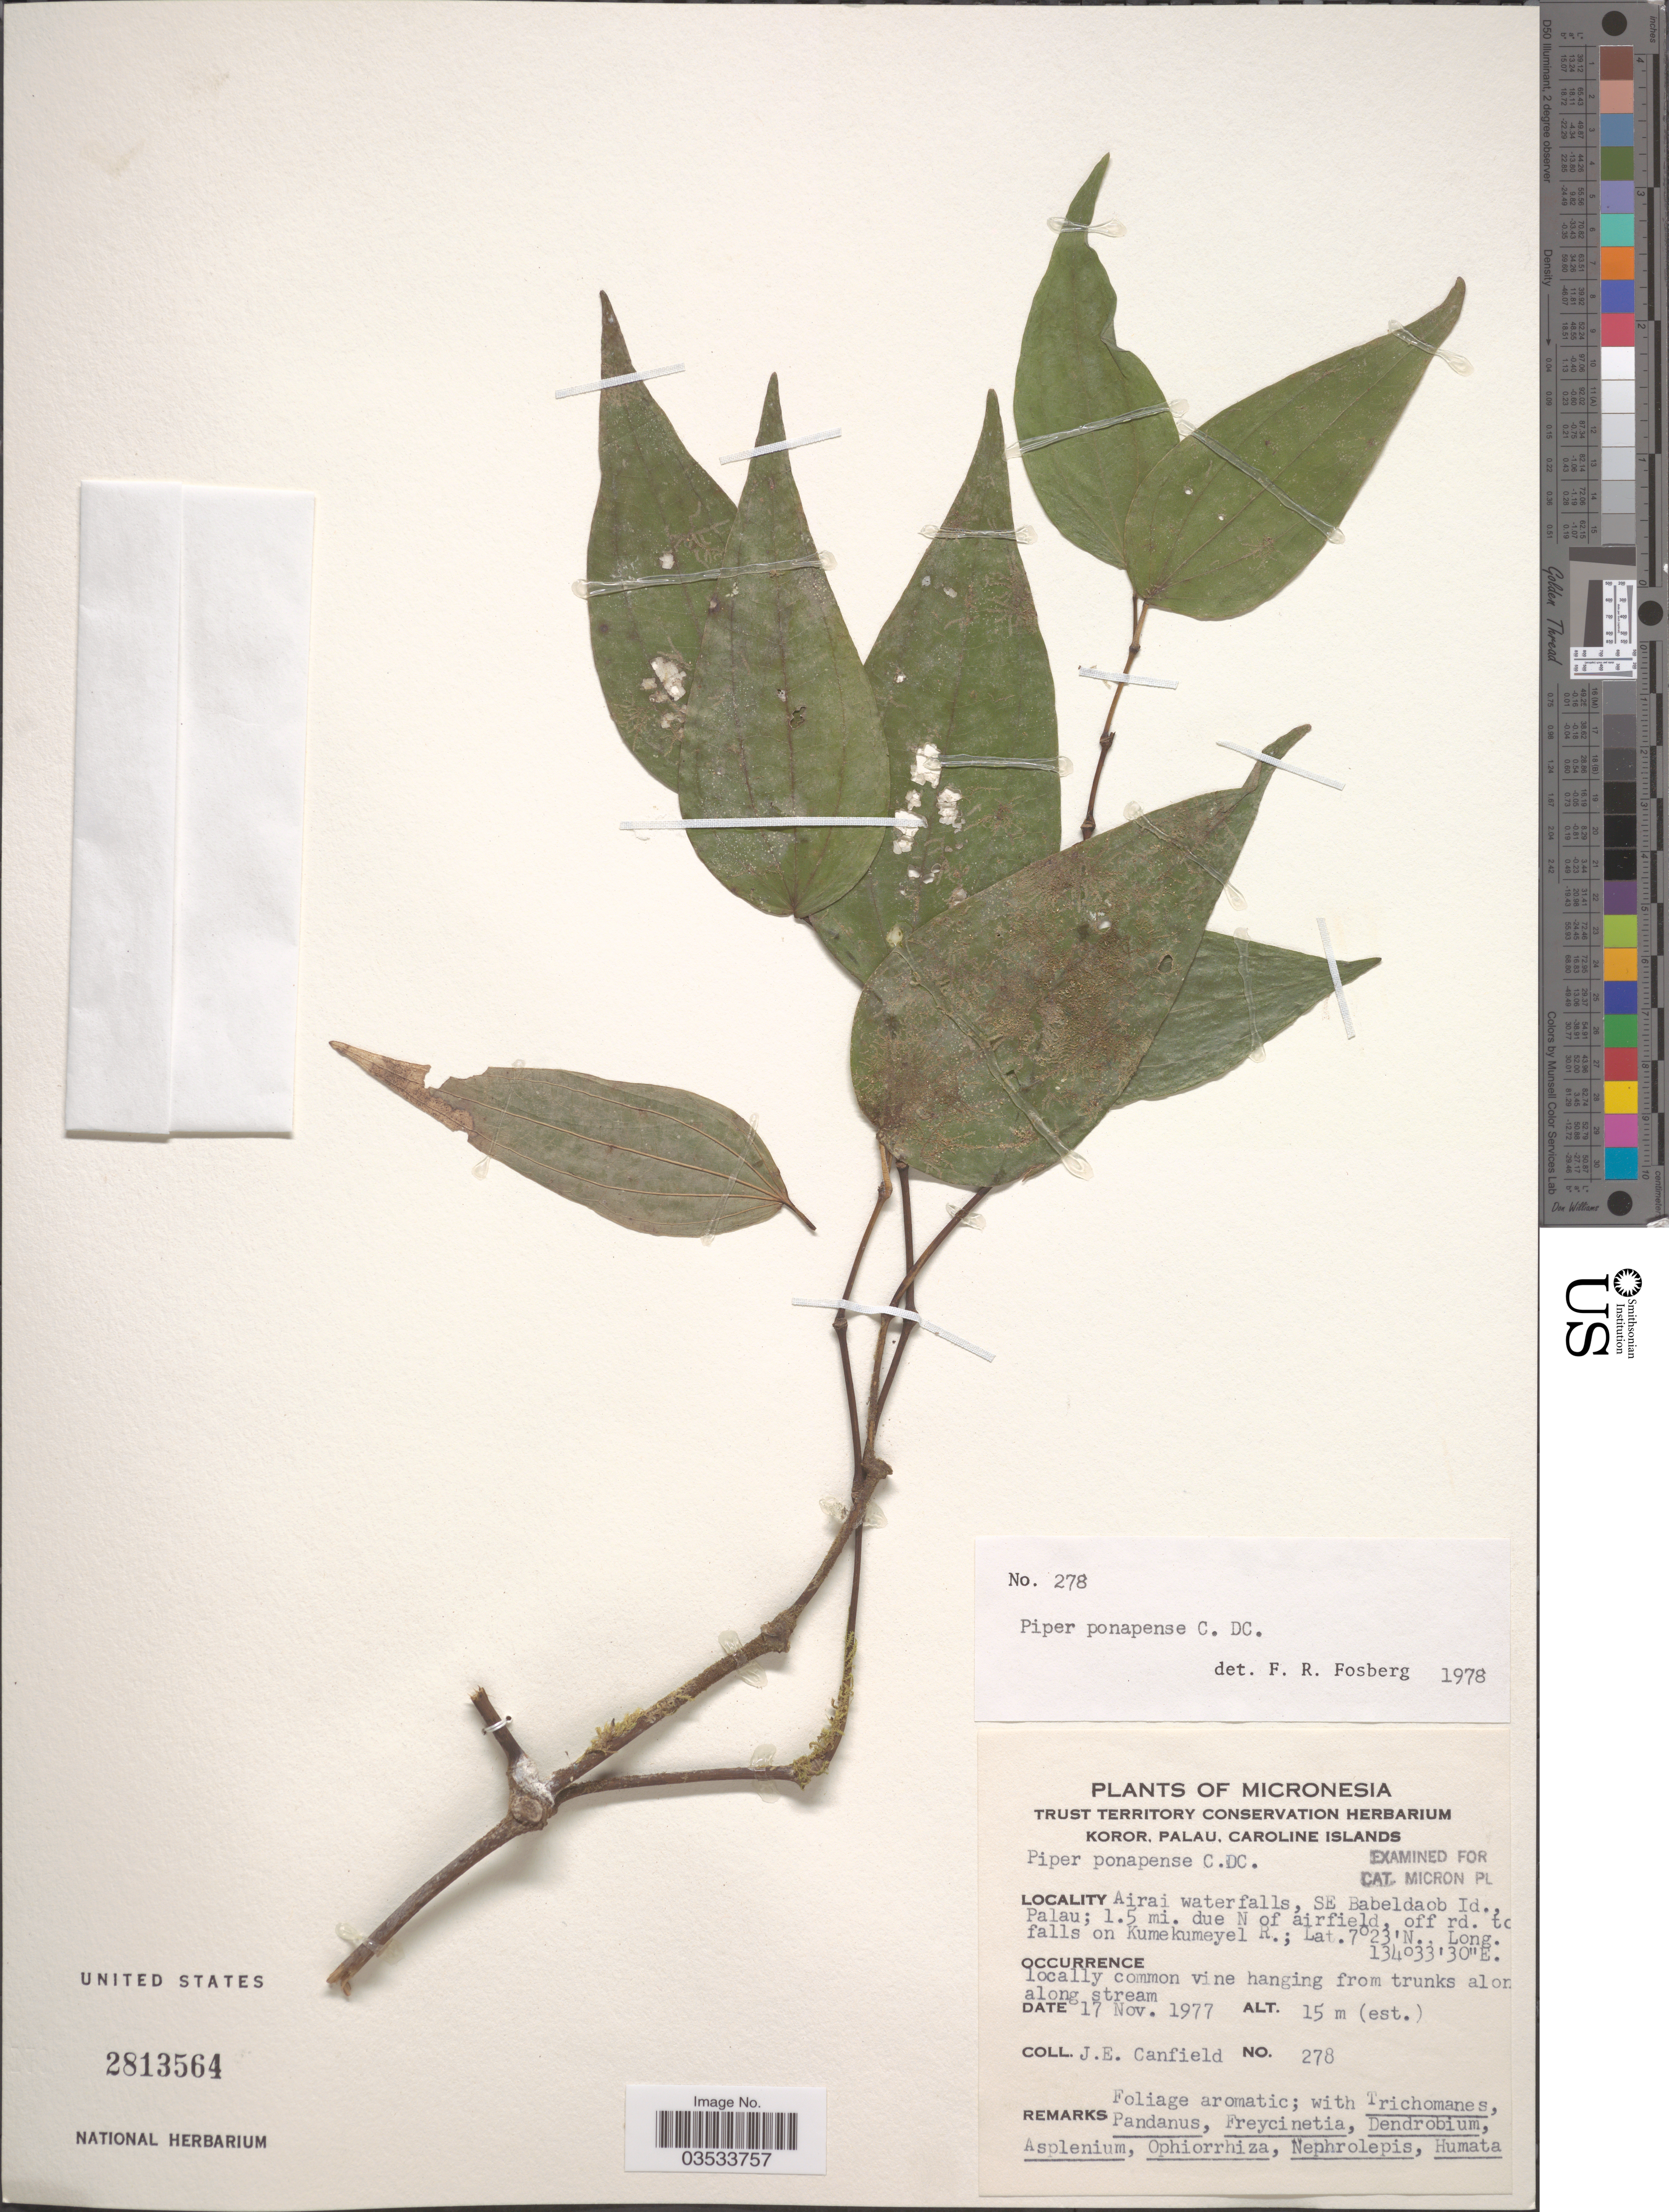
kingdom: Plantae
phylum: Tracheophyta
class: Magnoliopsida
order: Piperales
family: Piperaceae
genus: Piper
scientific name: Piper ponapense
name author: C. DC.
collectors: J. E. Canfield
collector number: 278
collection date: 1977-11-17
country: Palau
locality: Micronesia. Koror, Palau, Caroline Islands. Airai waterfalls, SE Babeldaob Id., Palau; 1.5 mi. due N of airfield, off rd. to falls on Kumekumeyel R.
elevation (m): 15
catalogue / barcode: US 2813564